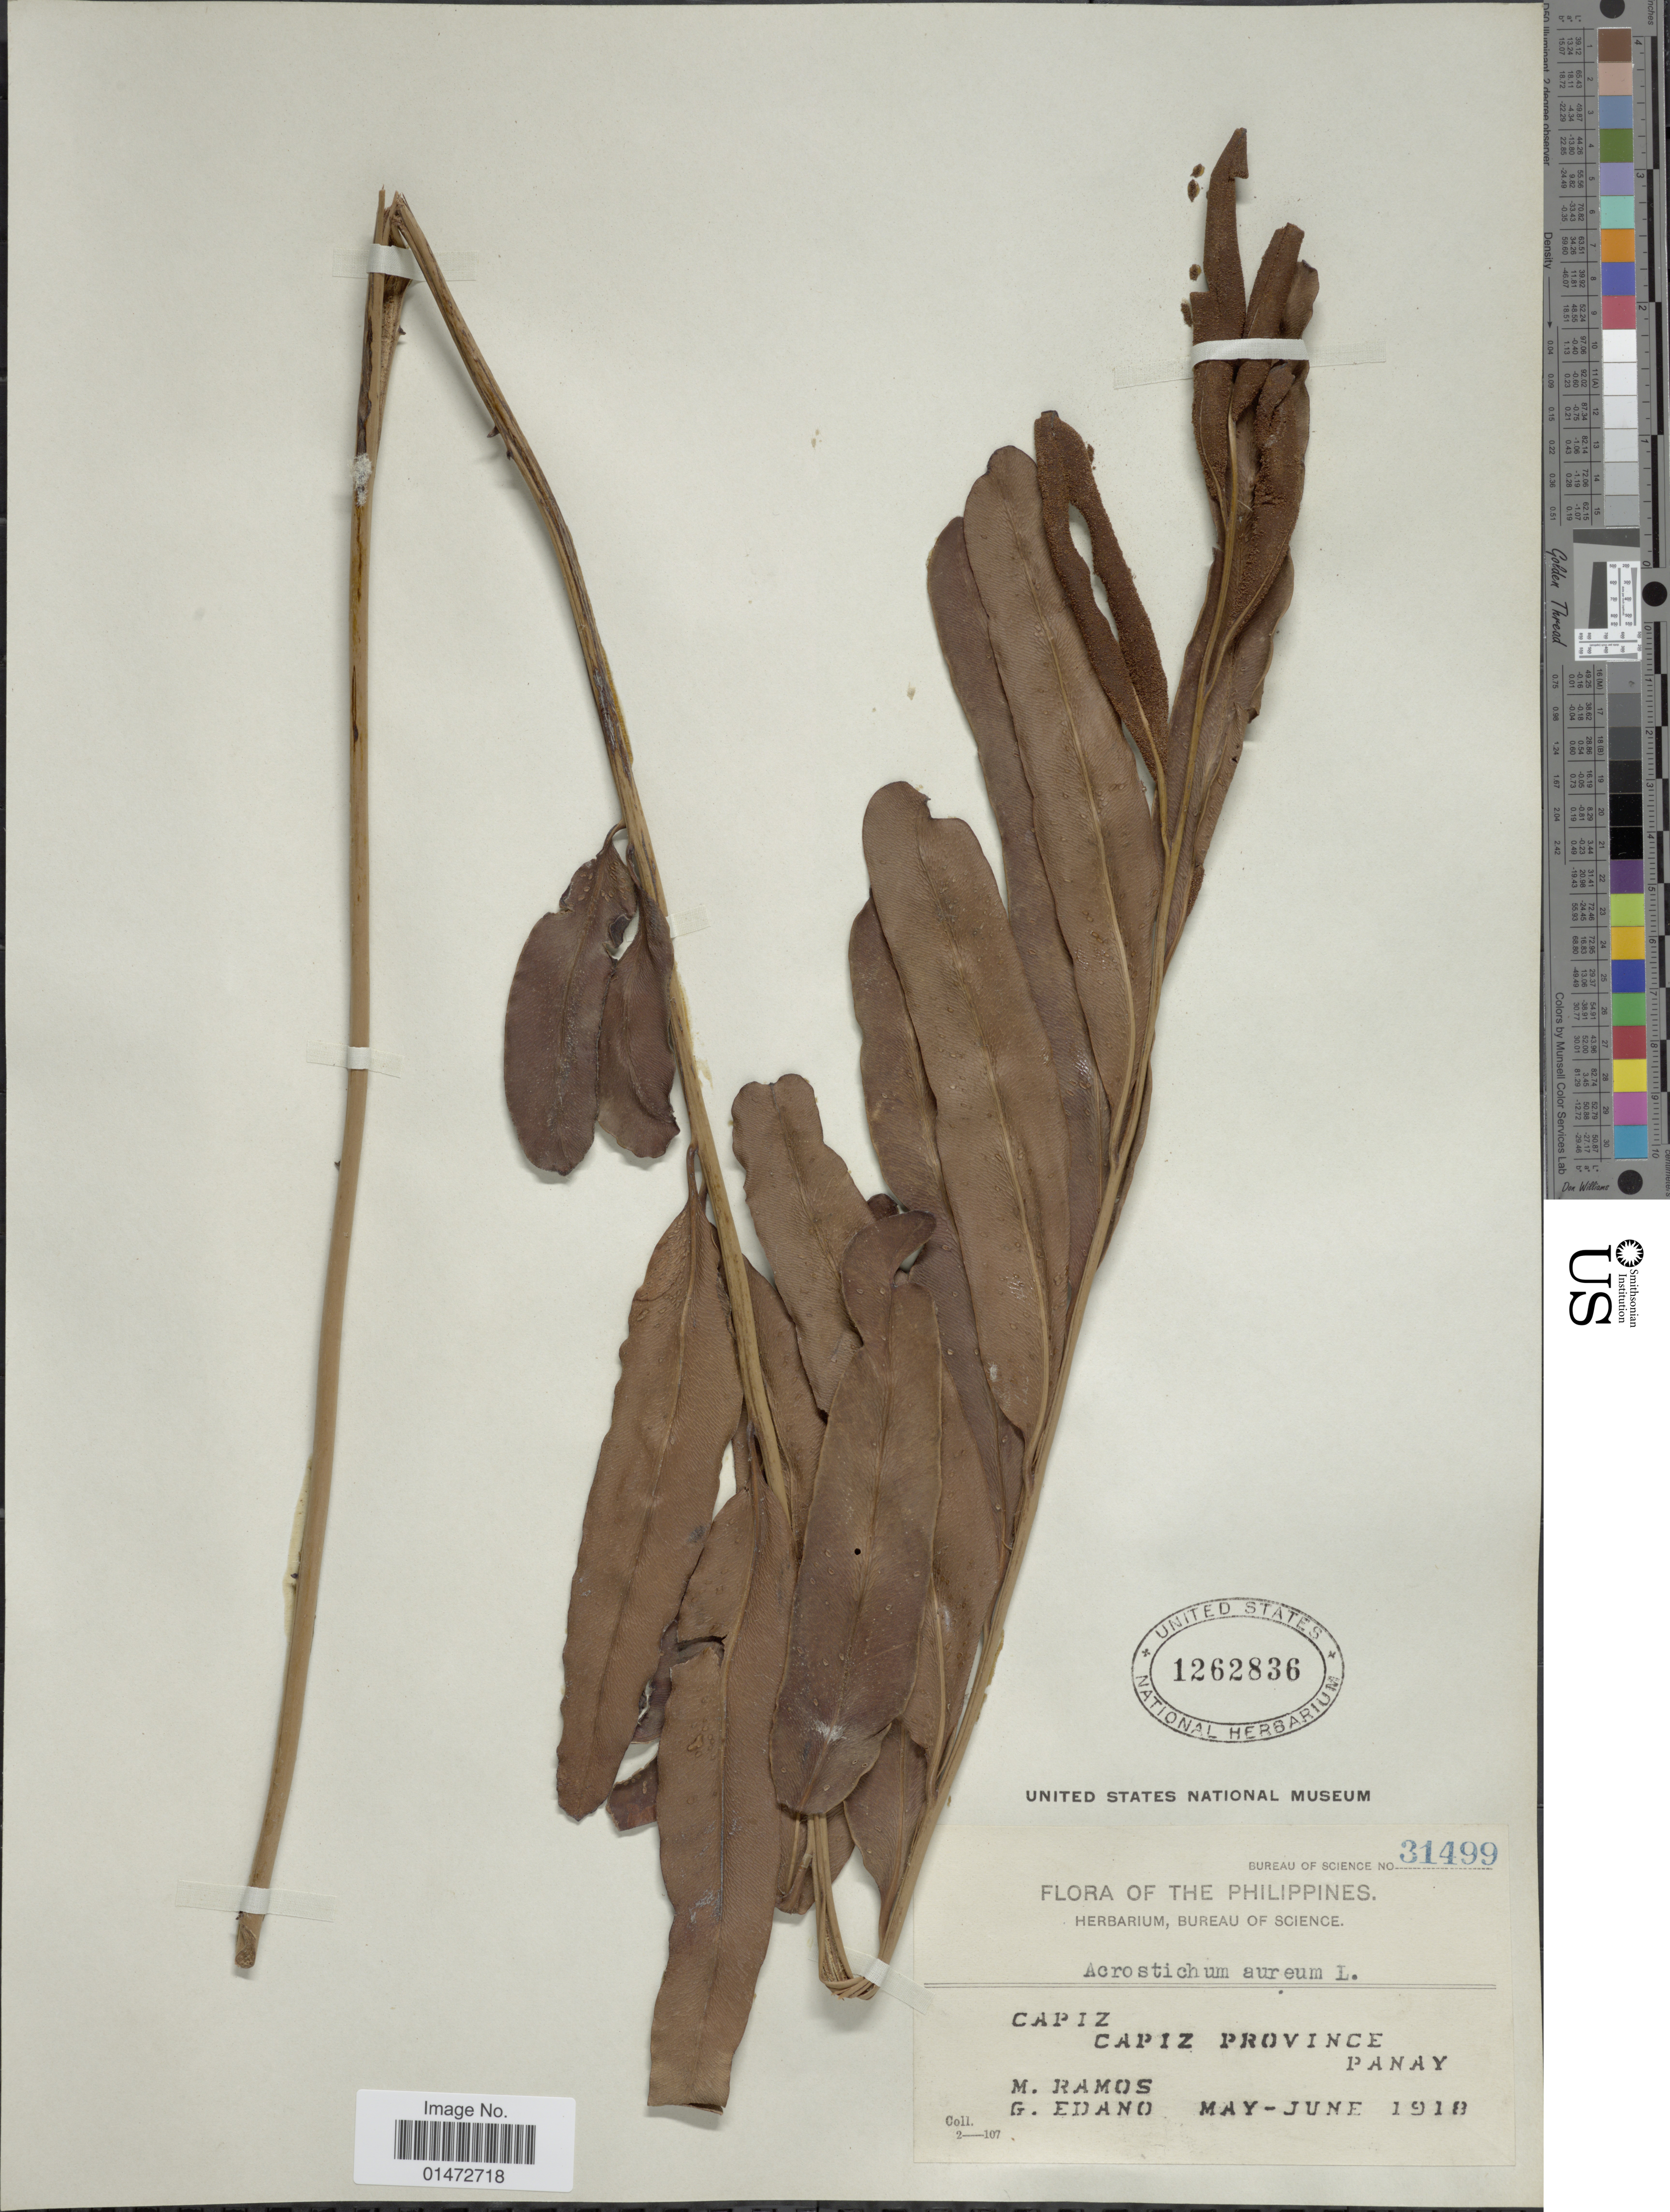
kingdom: Plantae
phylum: Tracheophyta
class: Polypodiopsida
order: Polypodiales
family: Pteridaceae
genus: Acrostichum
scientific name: Acrostichum aureum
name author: L.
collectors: M. Ramos & G. Edaño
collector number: Bureau Of Science 31499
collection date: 1918-05/1918-06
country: Philippines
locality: Capiz, Capiz Province, Panay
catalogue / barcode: US 1262836